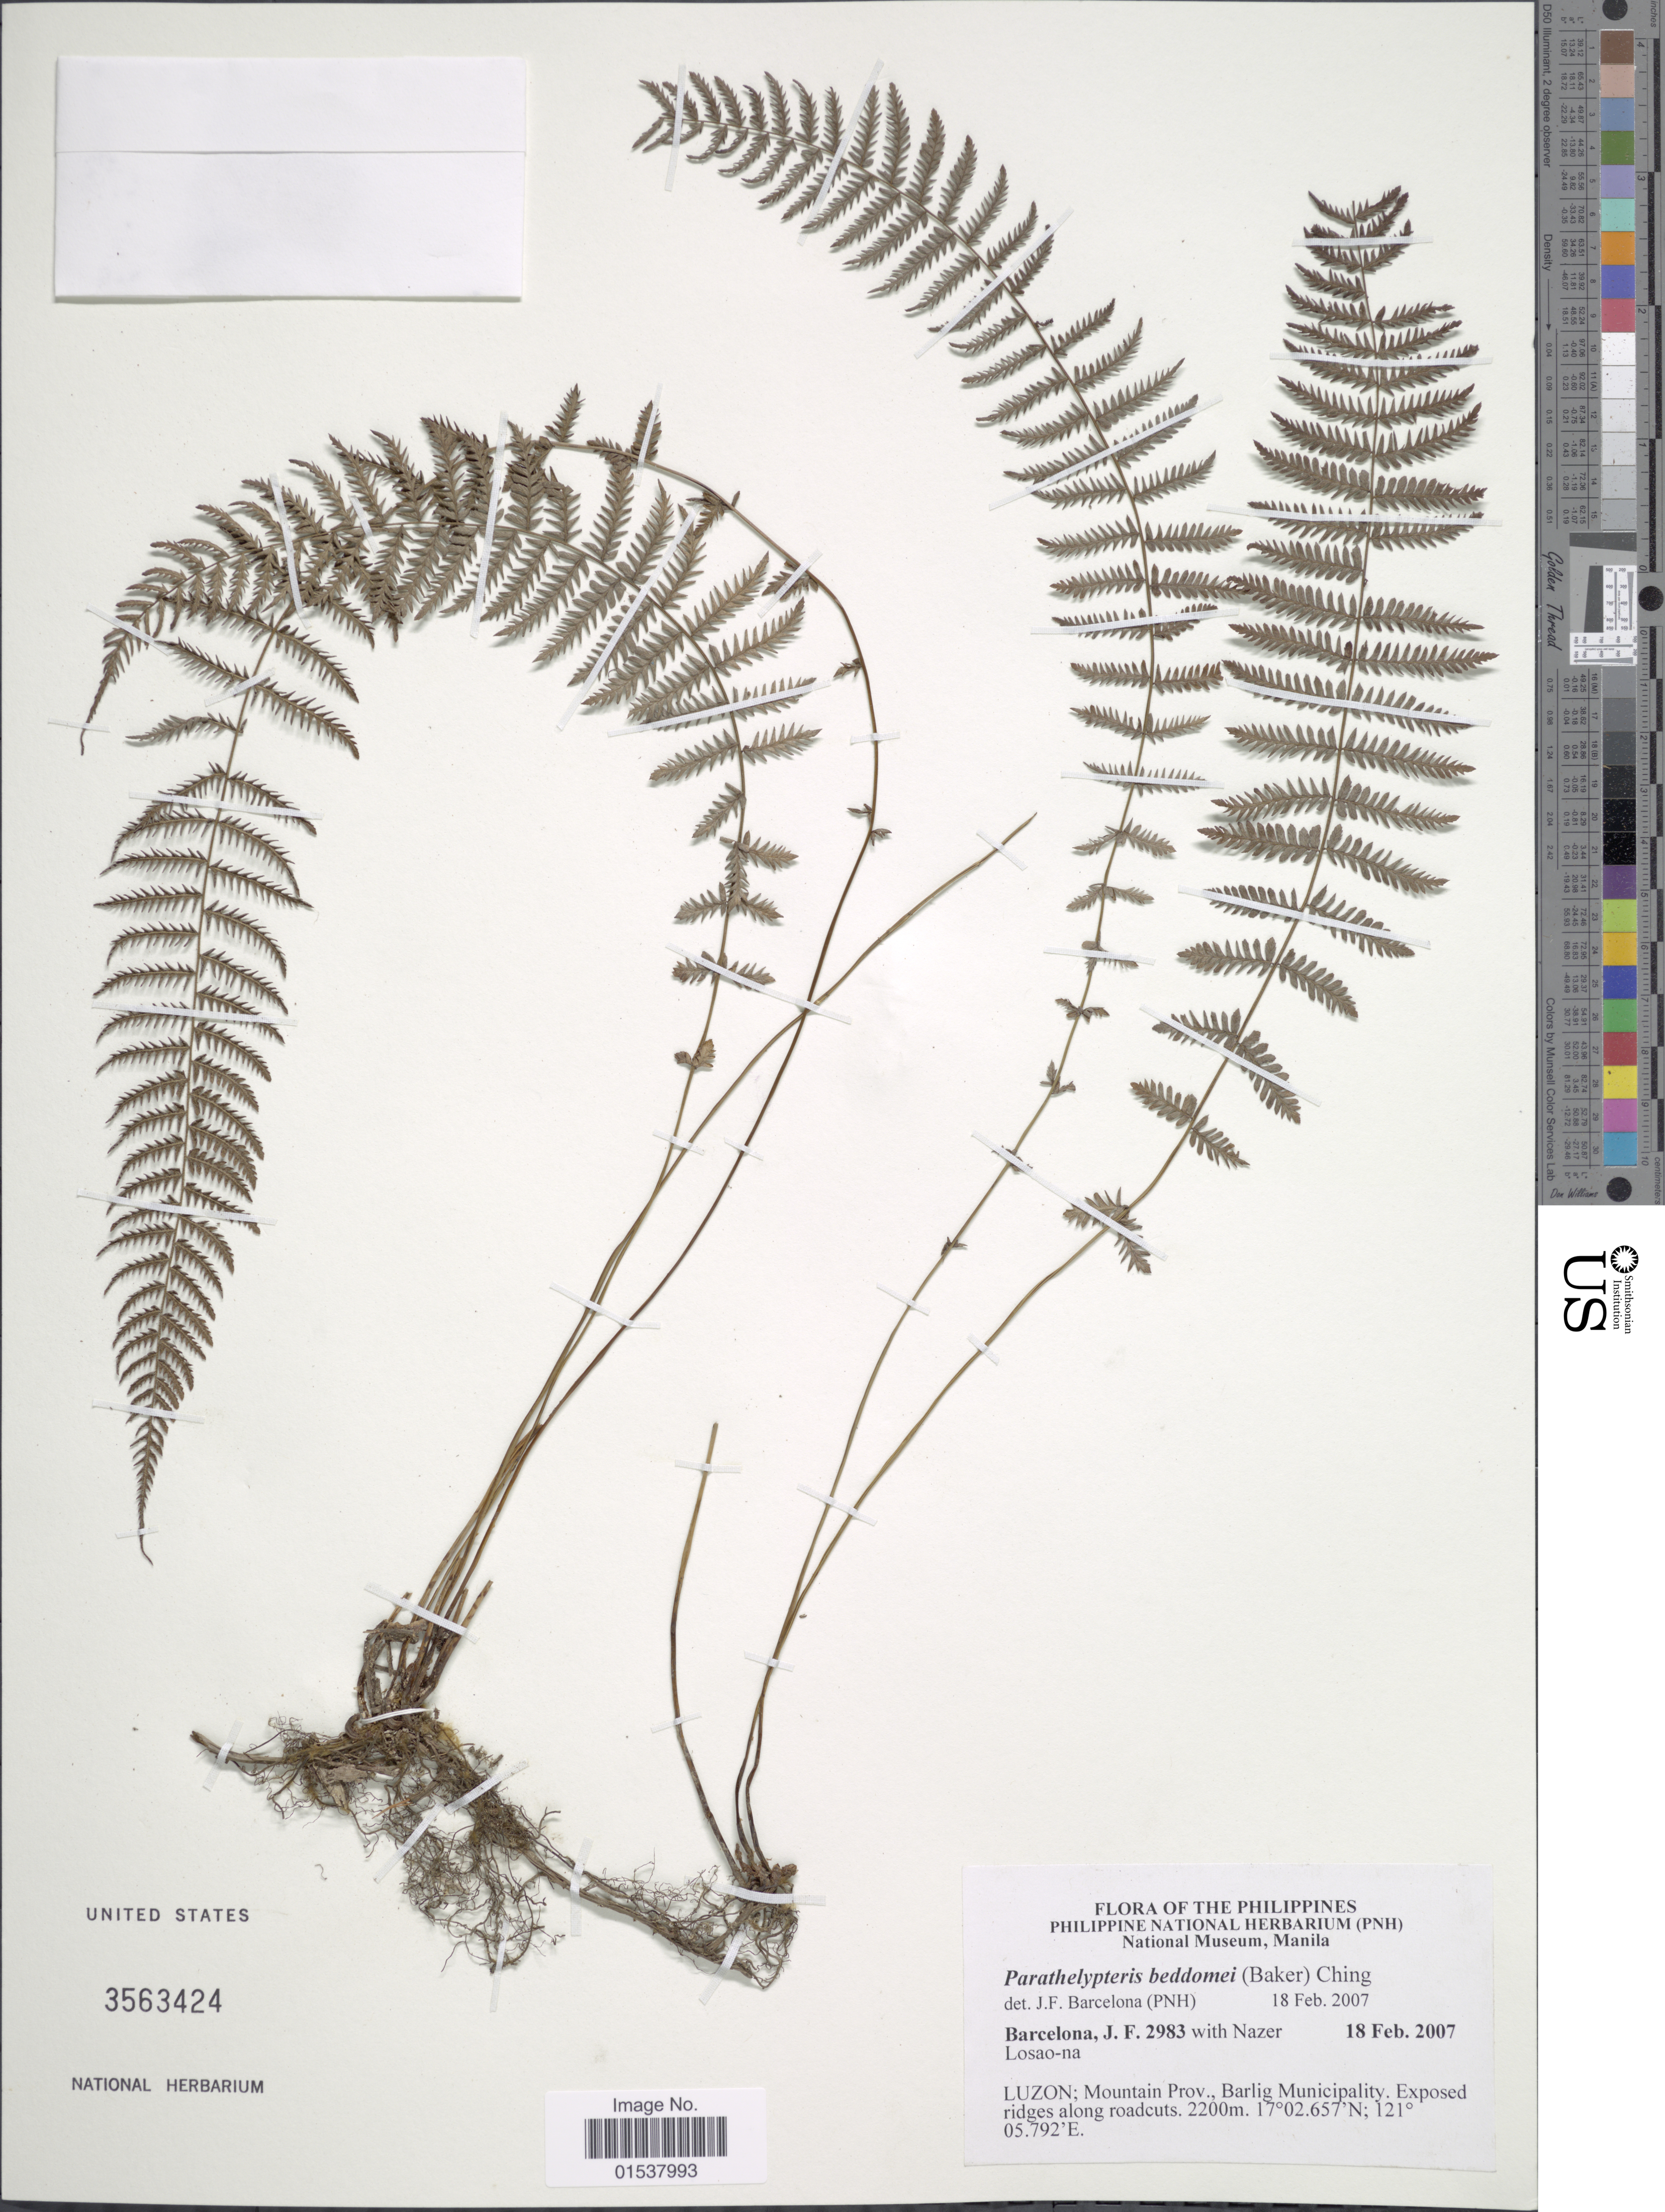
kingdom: Plantae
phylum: Tracheophyta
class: Polypodiopsida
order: Polypodiales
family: Thelypteridaceae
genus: Parathelypteris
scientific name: Parathelypteris beddomei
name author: (Baker) Ching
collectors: J. F. Barcelona & N. Losao-na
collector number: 2983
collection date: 2007-02-18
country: Philippines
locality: Luzon; Mountain Prov., Barlig Municipality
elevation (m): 2200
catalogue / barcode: US 3563424